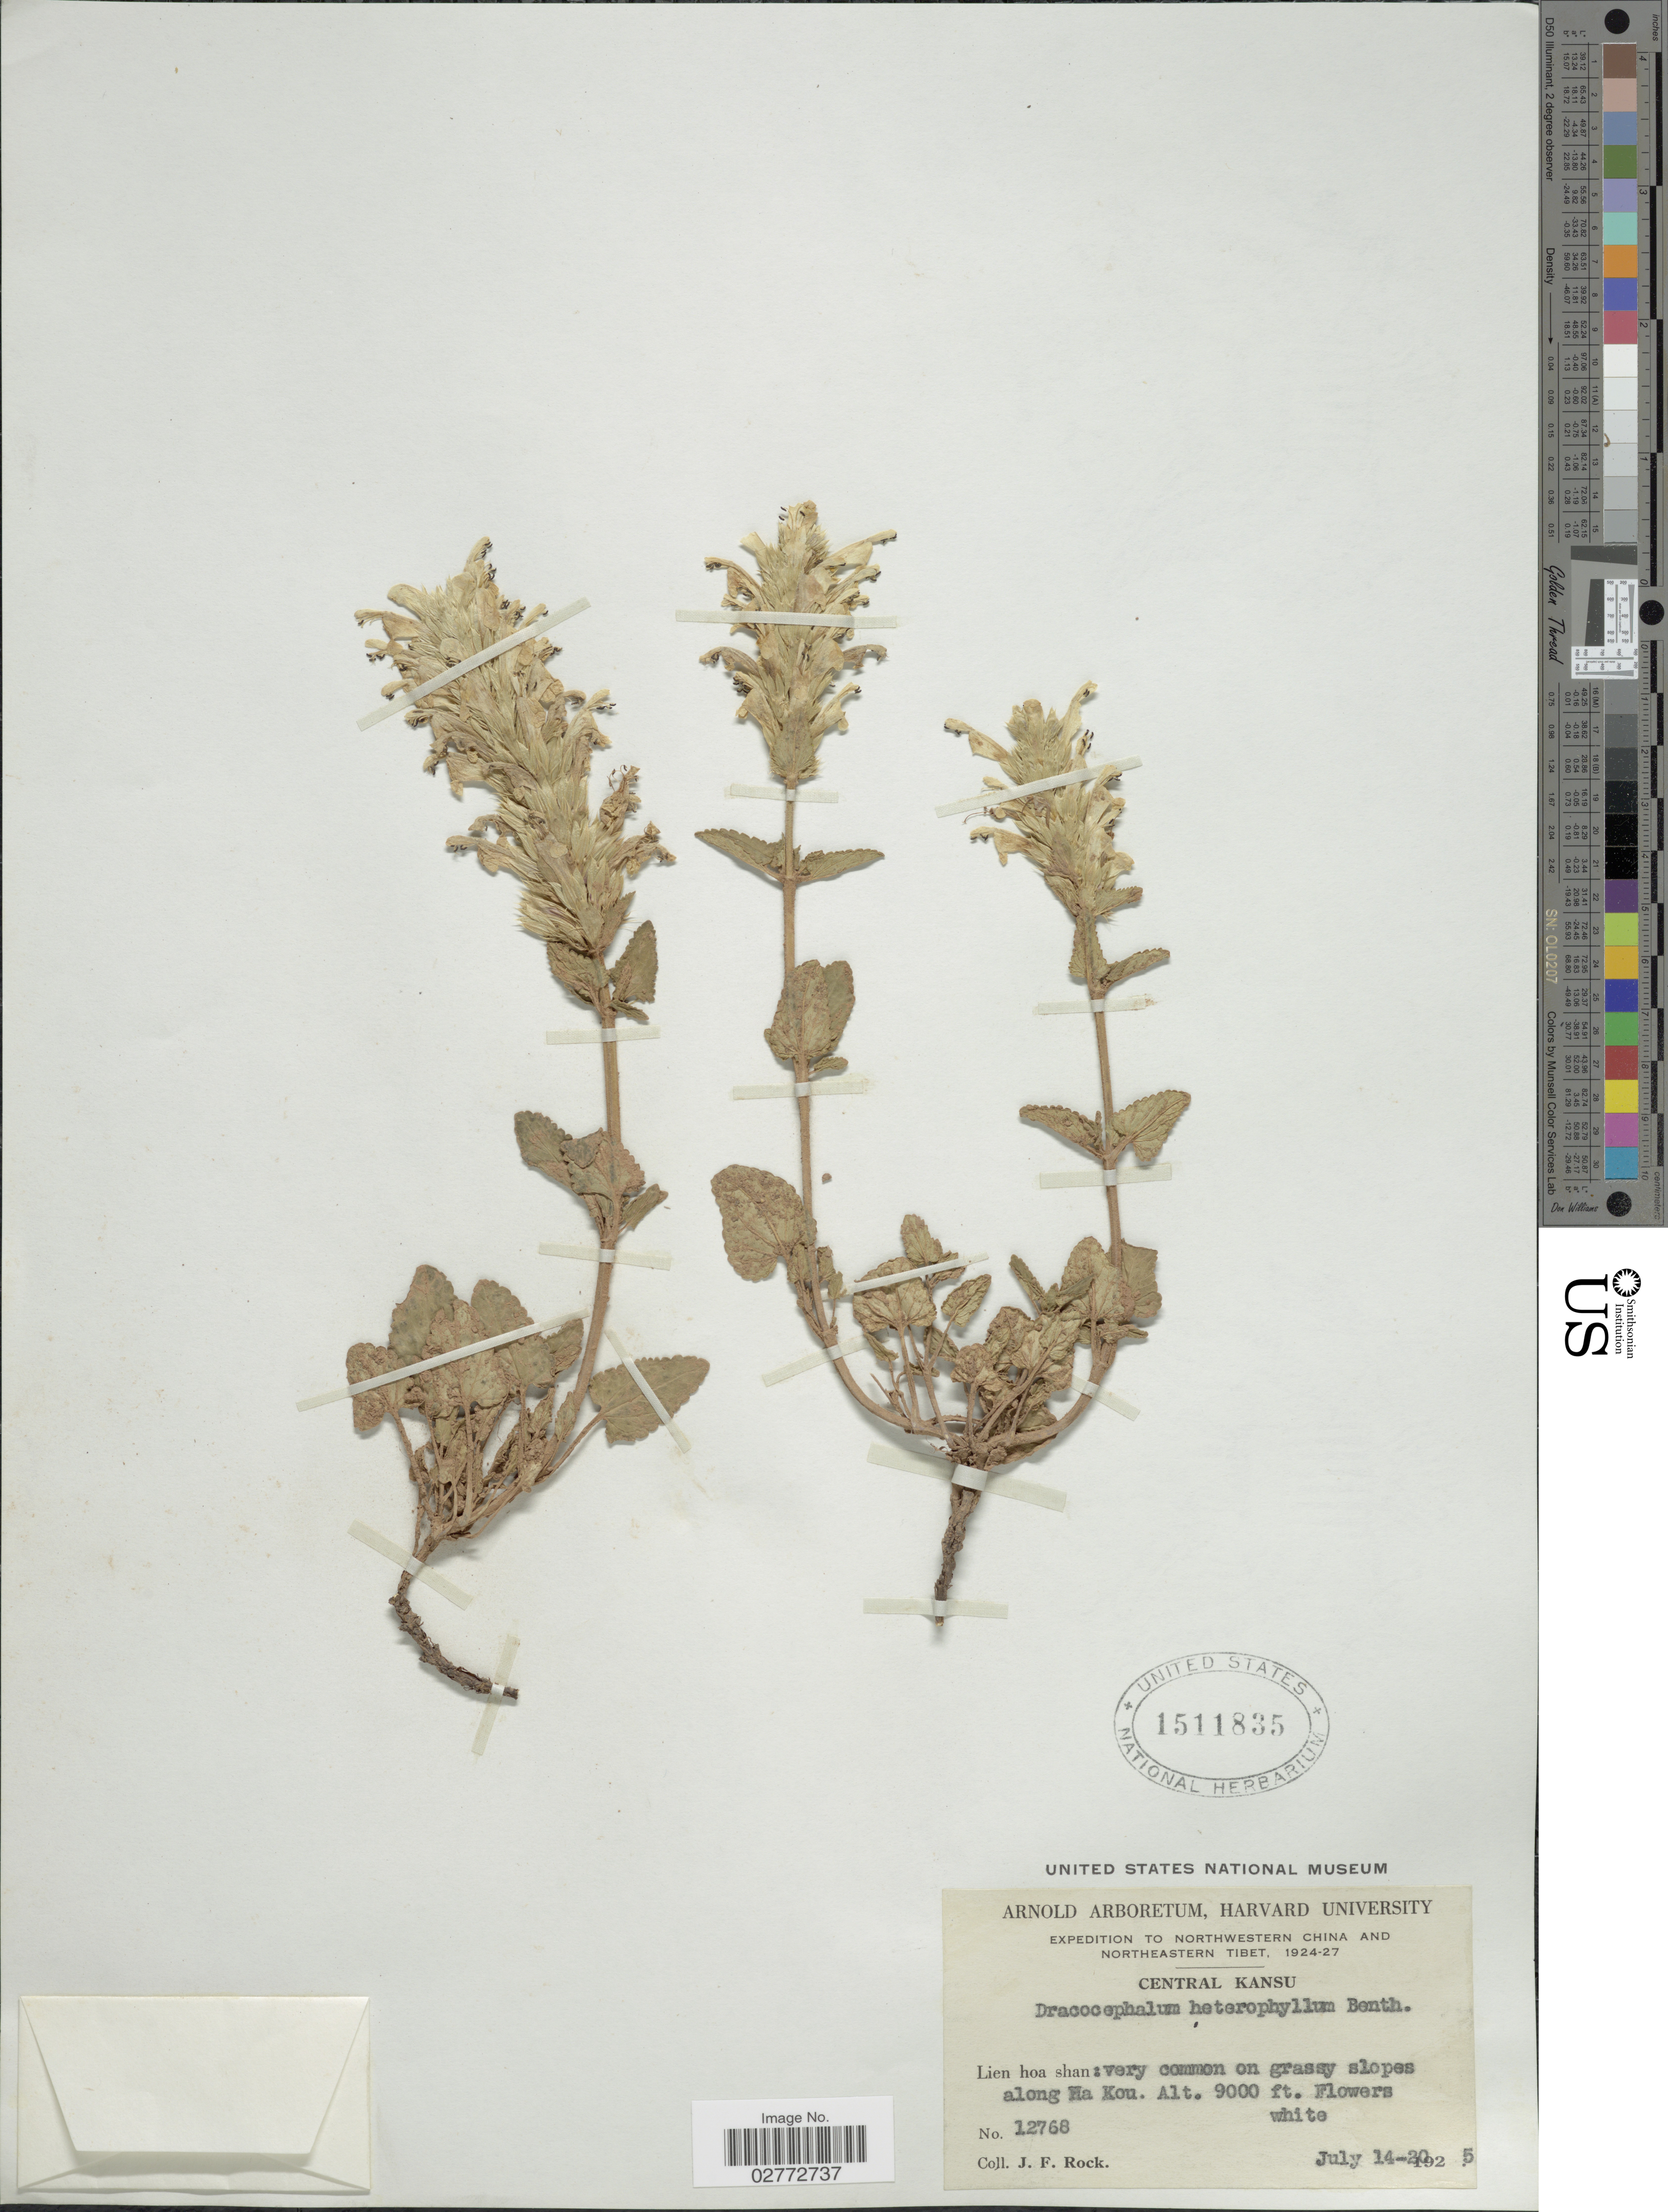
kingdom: Plantae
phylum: Tracheophyta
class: Magnoliopsida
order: Lamiales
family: Lamiaceae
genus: Dracocephalum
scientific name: Dracocephalum heterophyllum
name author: Benth.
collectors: J. Rock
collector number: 12768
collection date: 1925-07-14/1925-07-20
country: China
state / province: Gansu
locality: Northwestern China and Northeastern Tibet. Central Kansu. Lien hoa shan: very common on grassy slopes along Ha Kou.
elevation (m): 2743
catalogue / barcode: US 1511835